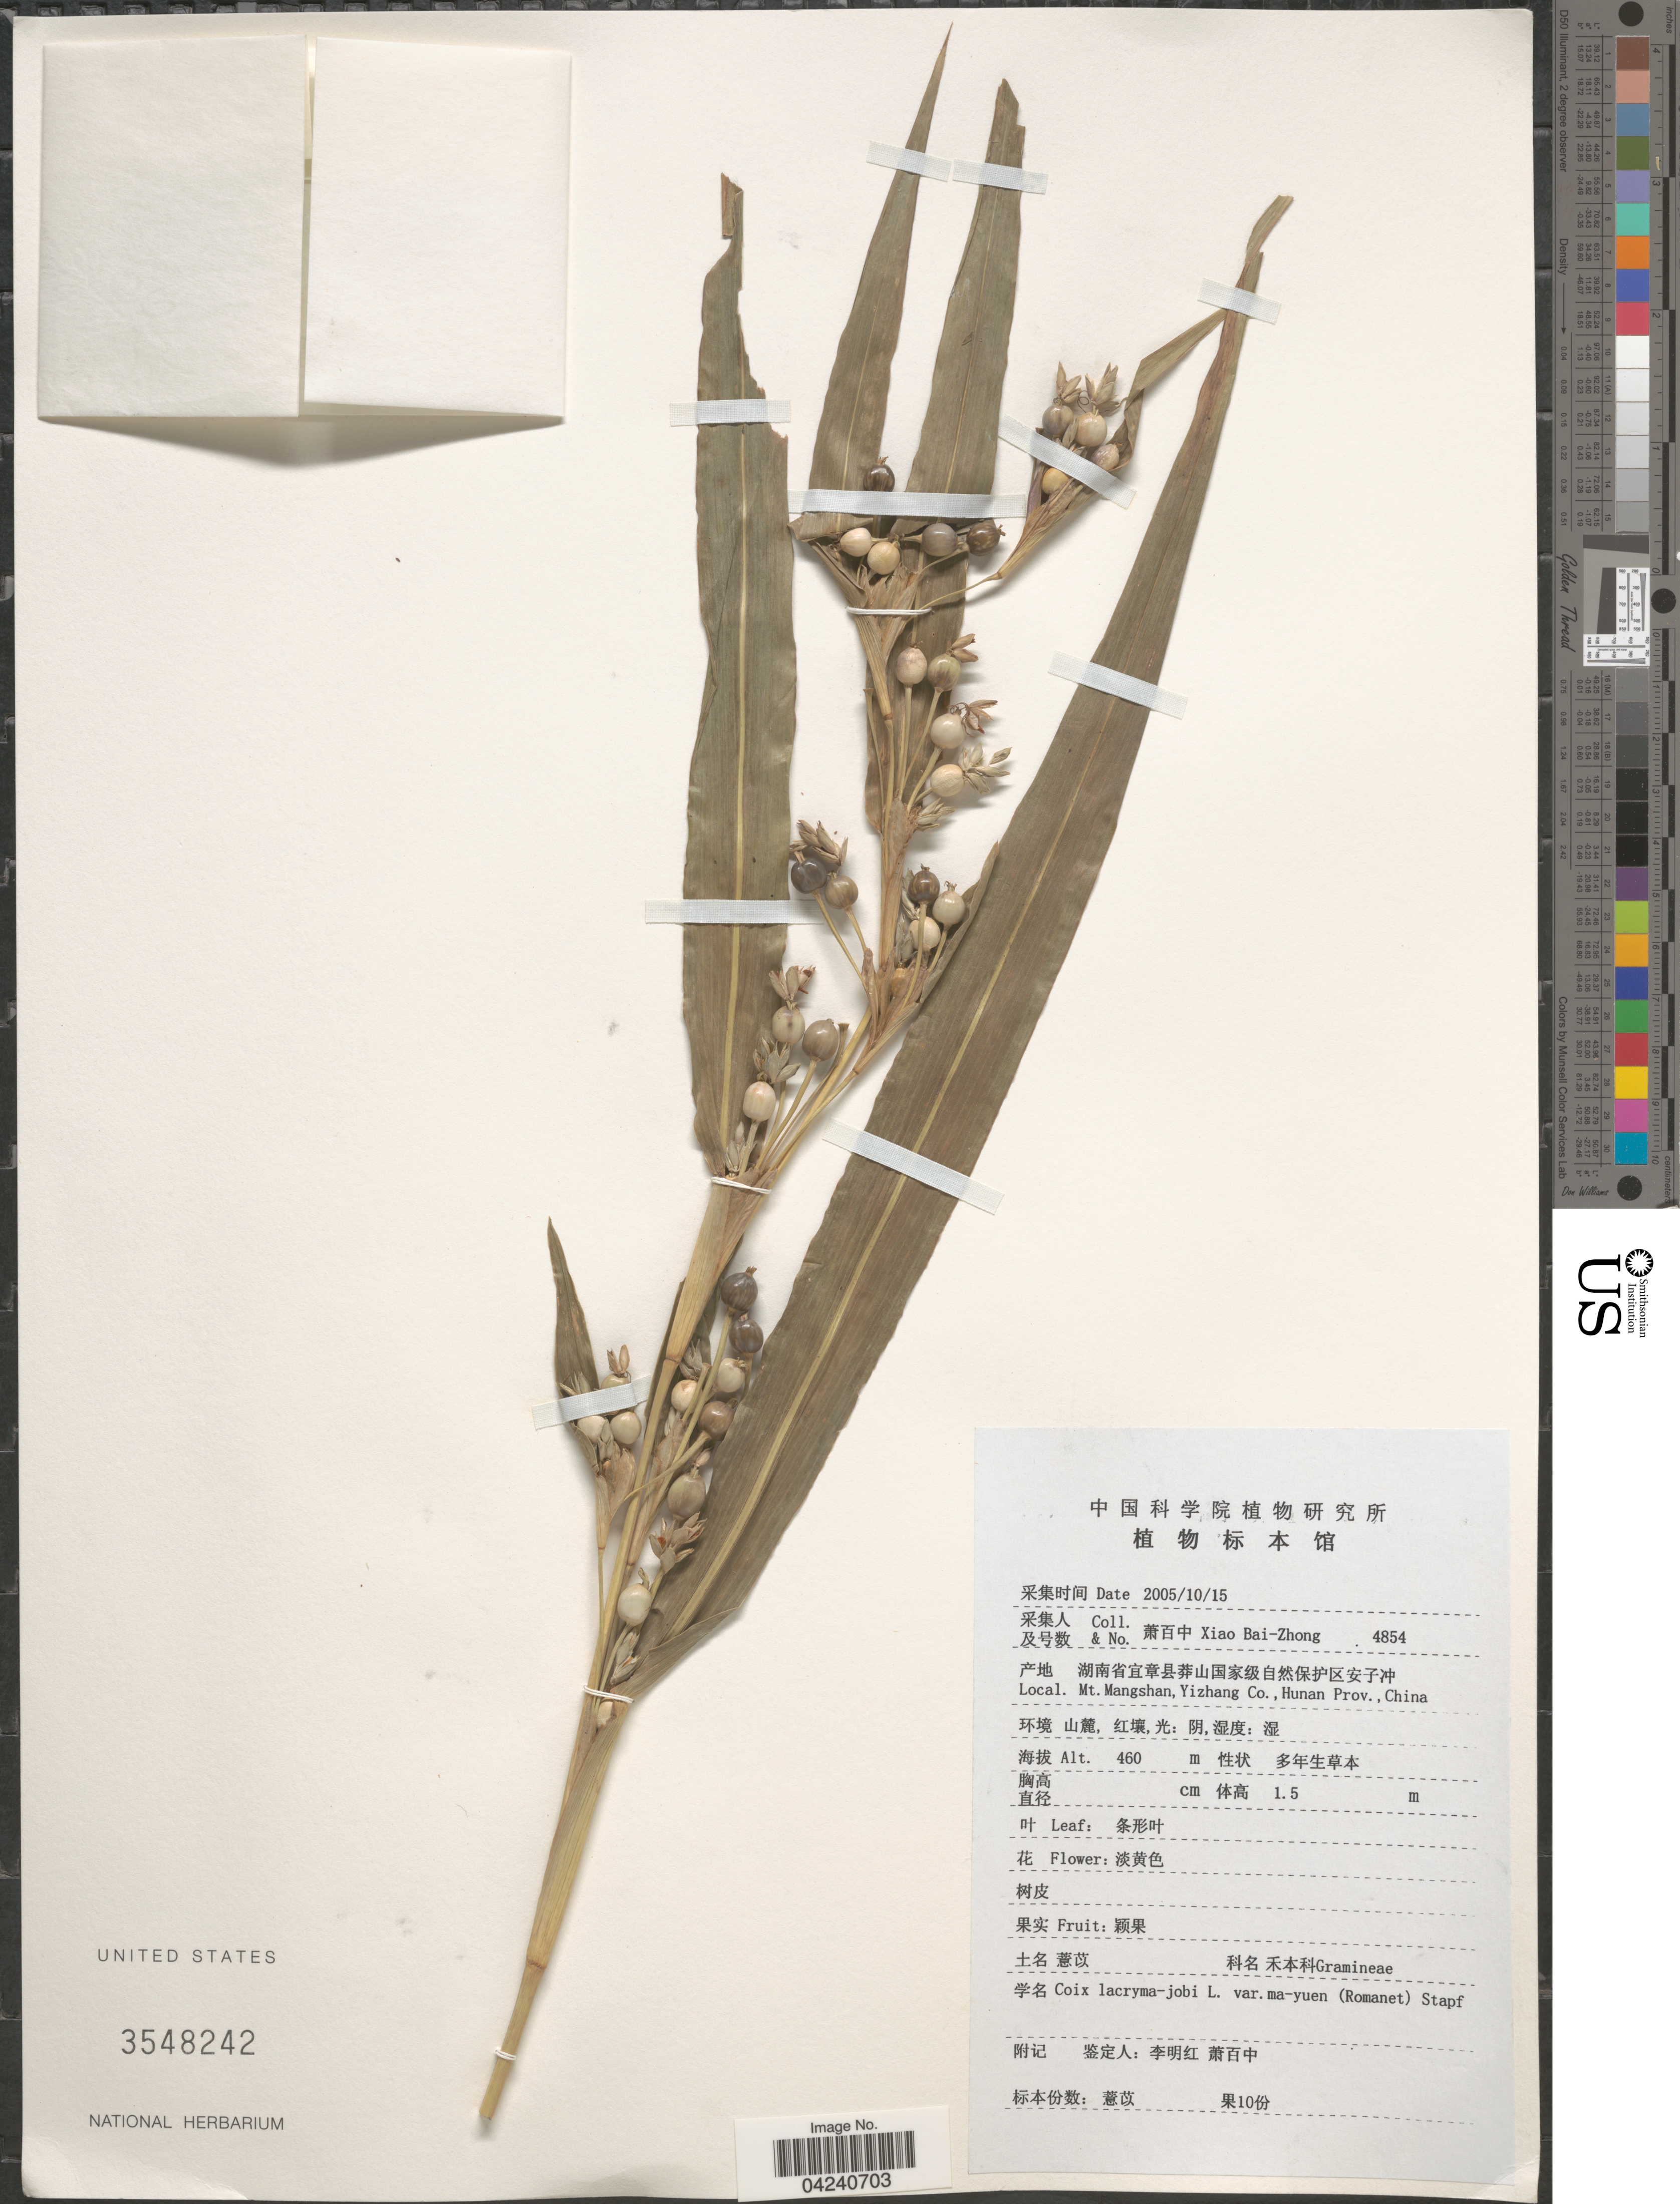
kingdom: Plantae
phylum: Tracheophyta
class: Liliopsida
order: Poales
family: Poaceae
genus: Coix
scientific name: Coix lacryma-jobi var. ma-yuen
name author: (Rom. Caill.) T. Koyama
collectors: B. Z. Xiao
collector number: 4854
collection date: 2005-10-15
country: China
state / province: Hunan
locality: Mt. Mangshan, Yizhang Co.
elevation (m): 460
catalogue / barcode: US 3548242